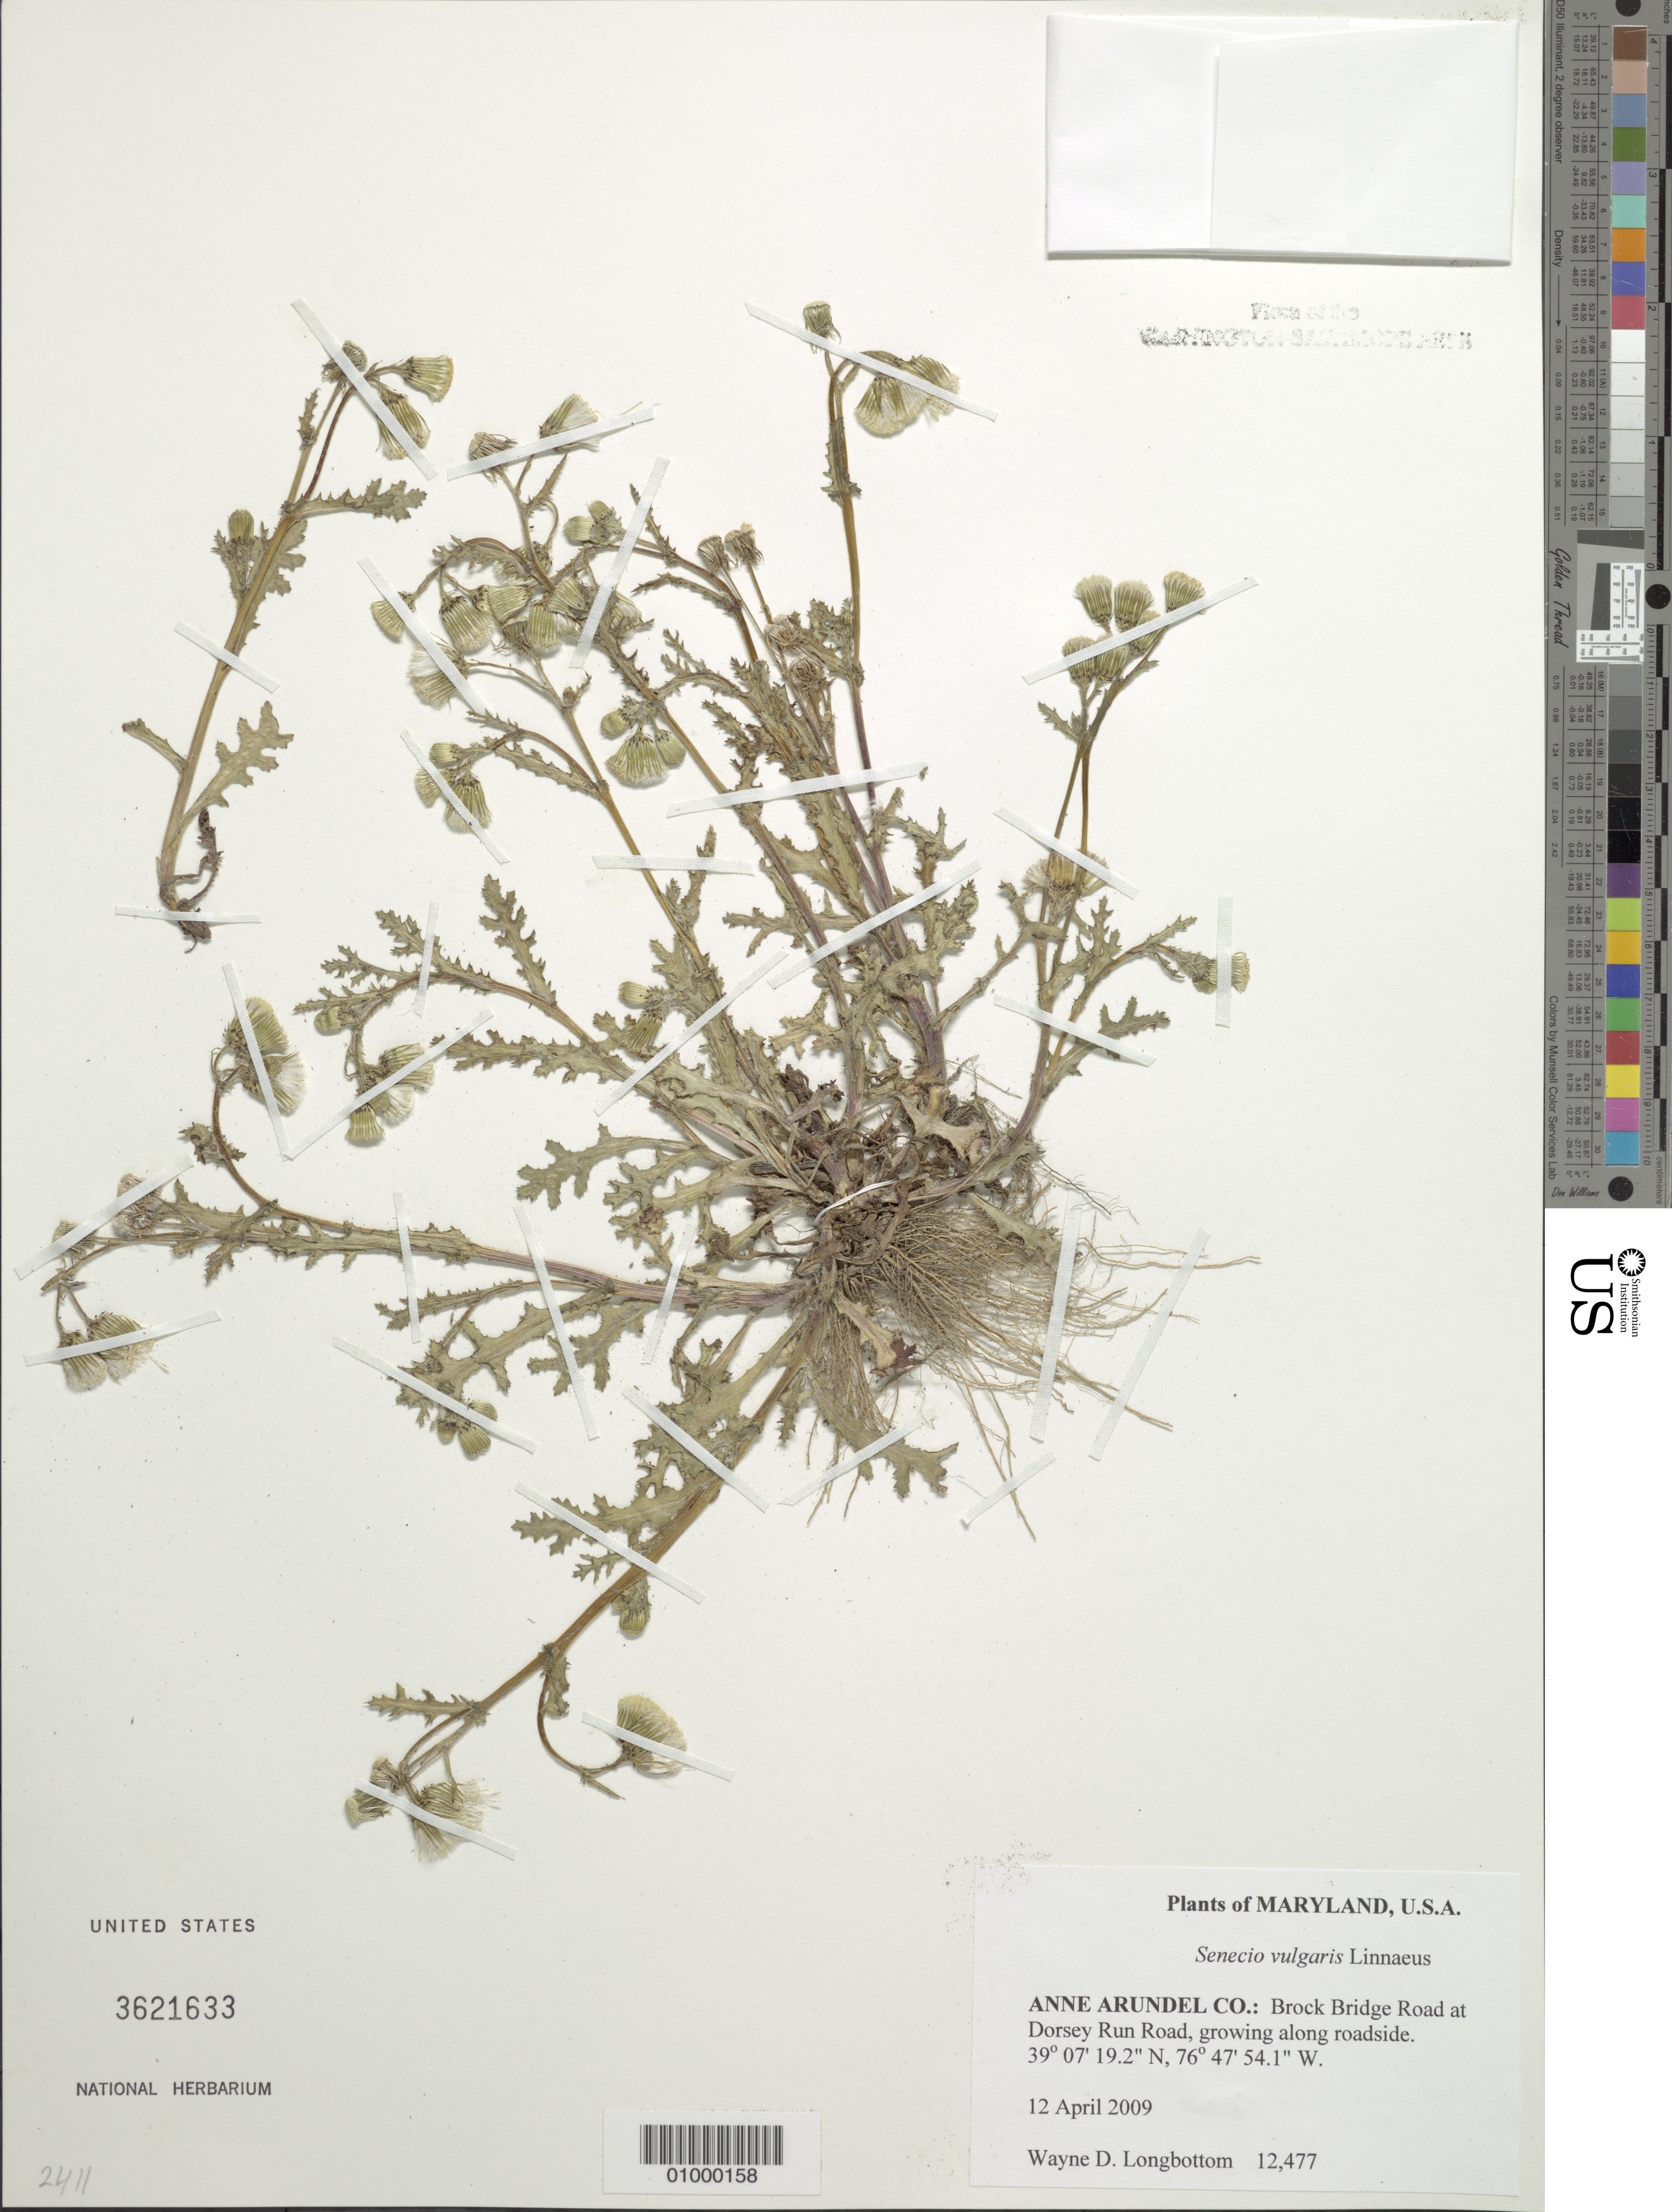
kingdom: Plantae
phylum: Tracheophyta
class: Magnoliopsida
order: Asterales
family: Asteraceae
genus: Senecio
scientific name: Senecio vulgaris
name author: L.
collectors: W. D. Longbottom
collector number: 12477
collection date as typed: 12 April 2009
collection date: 2009-04-12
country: United States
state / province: Maryland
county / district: Anne Arundel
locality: Brock Bridge Road at Dorsey Run Road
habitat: growing along the roadside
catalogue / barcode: US 3621633